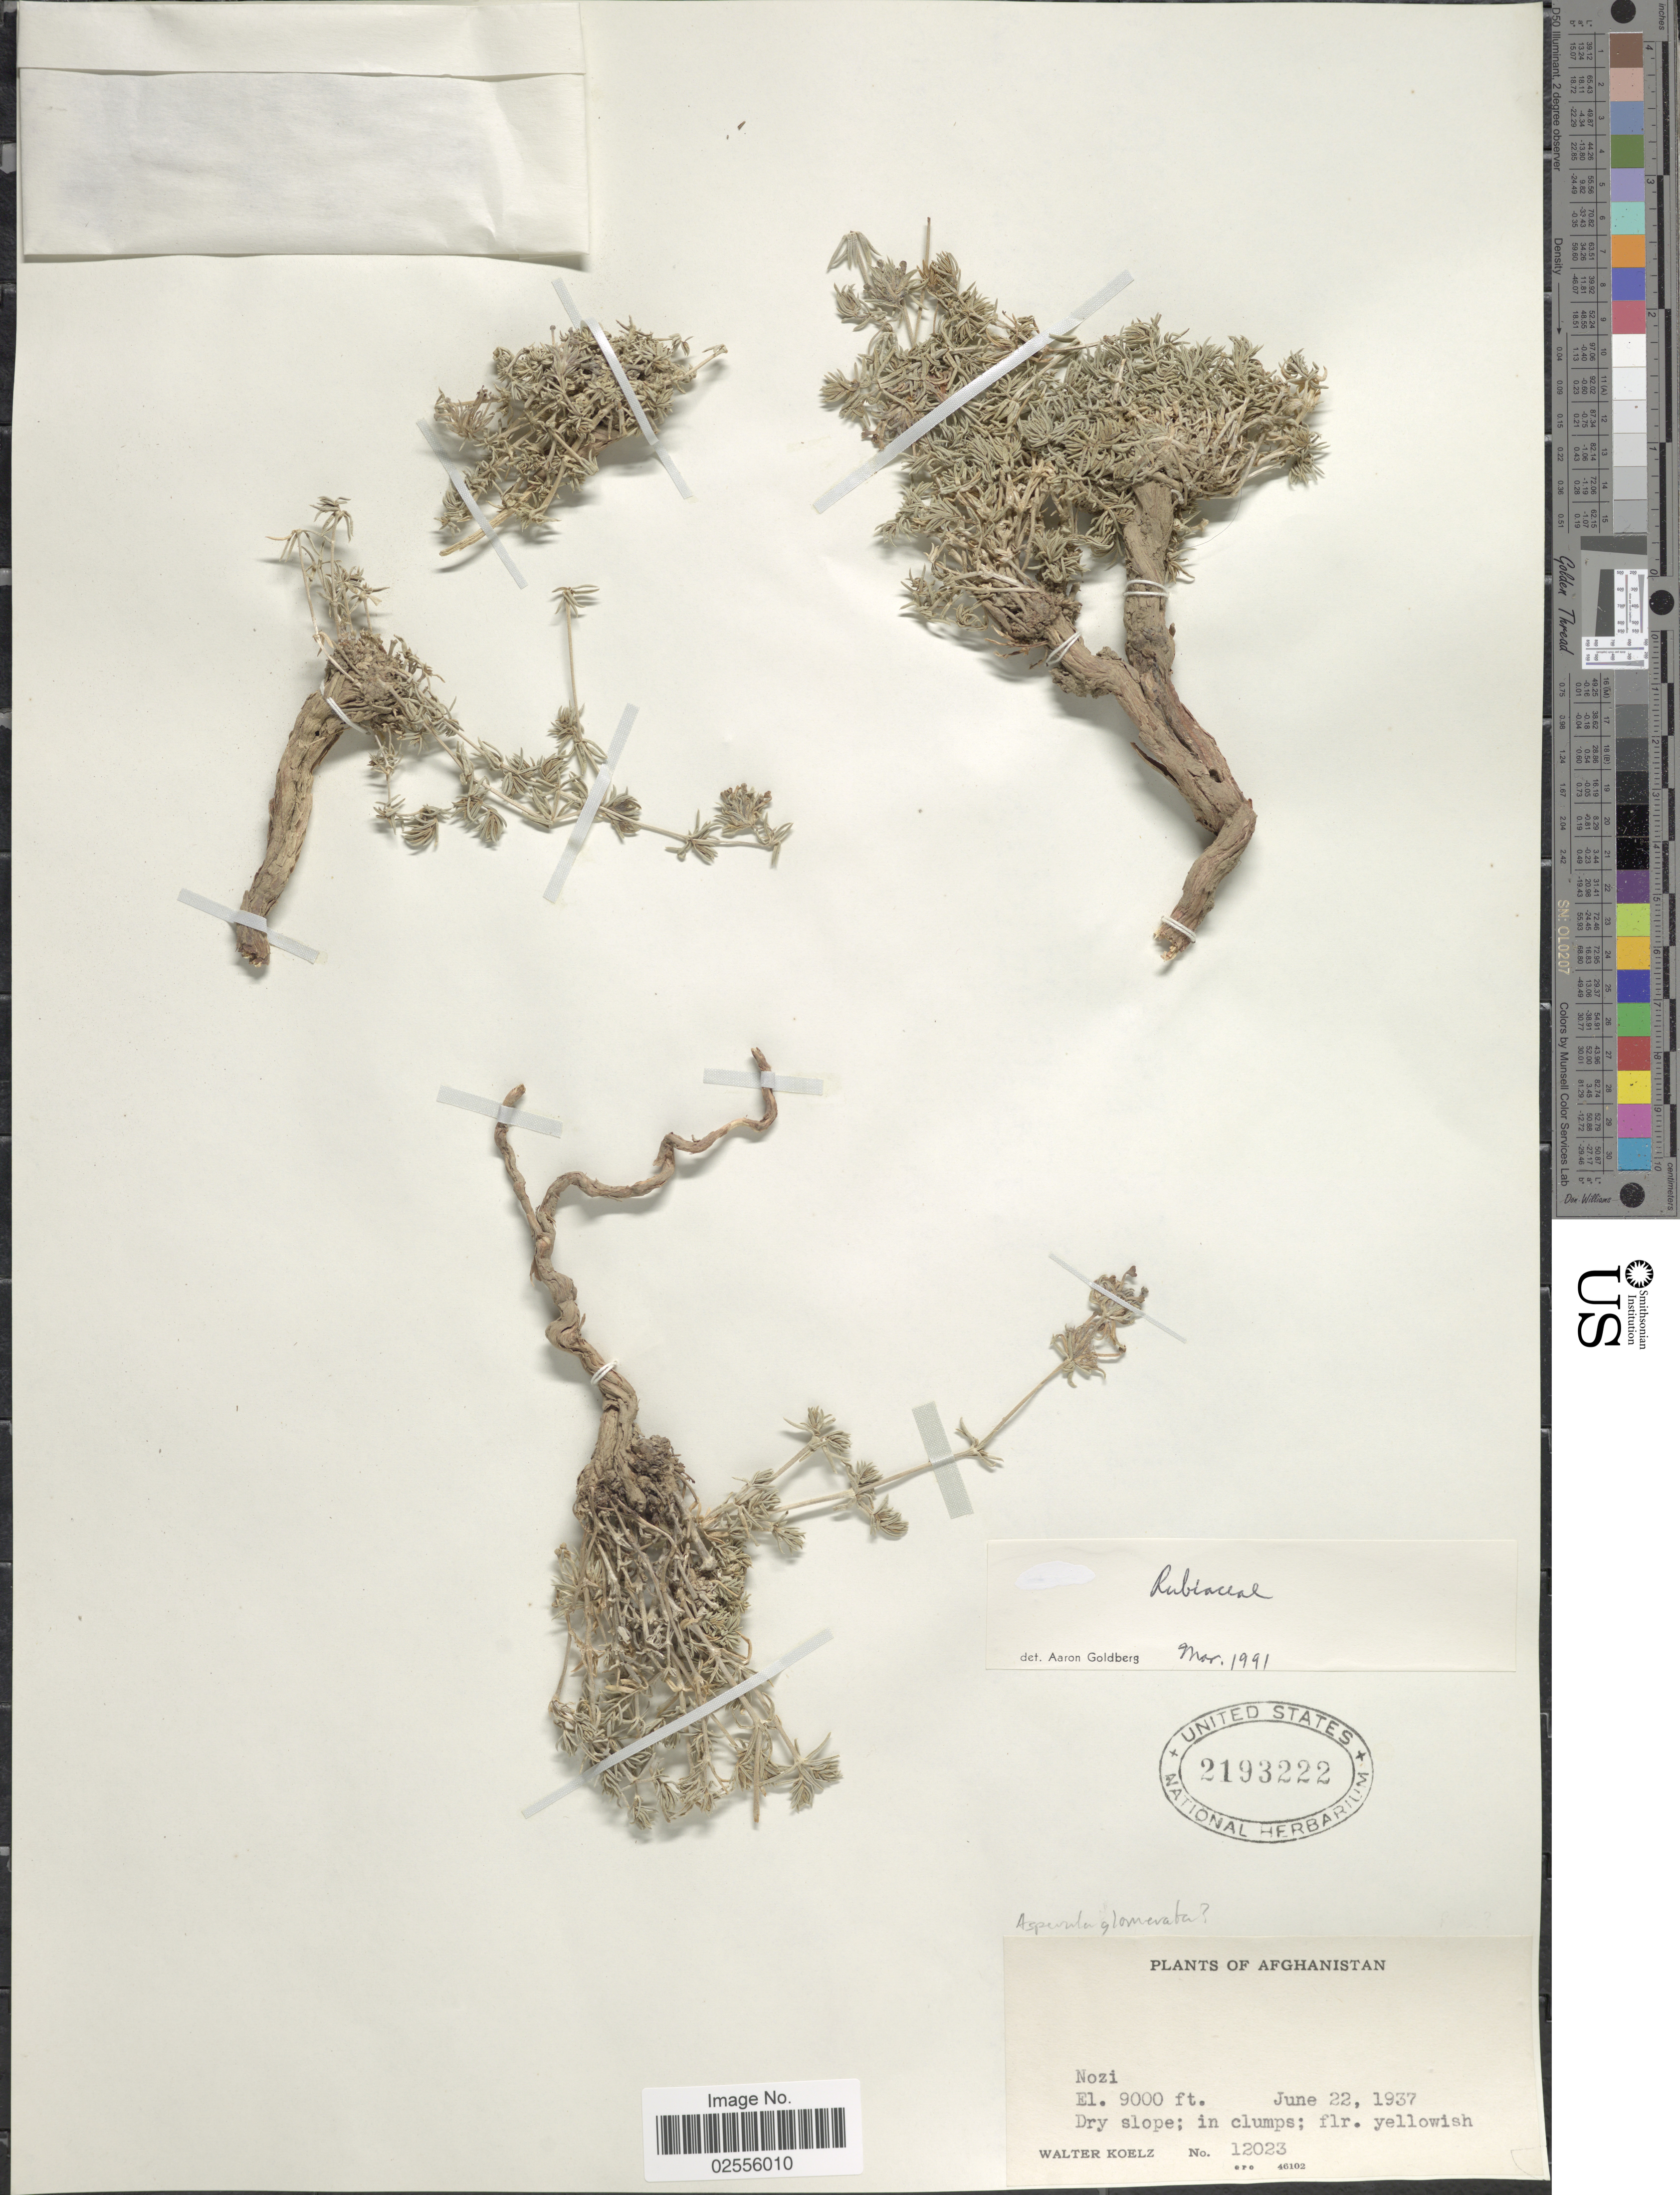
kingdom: Plantae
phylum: Tracheophyta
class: Magnoliopsida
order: Gentianales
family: Rubiaceae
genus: Asperula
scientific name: Asperula glomerata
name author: (M. Bieb.) Griseb.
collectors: W. N. Koelz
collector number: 12023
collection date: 1937-06-22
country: Afghanistan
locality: Nozi, dry slope.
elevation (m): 2743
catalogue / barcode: US 2193222